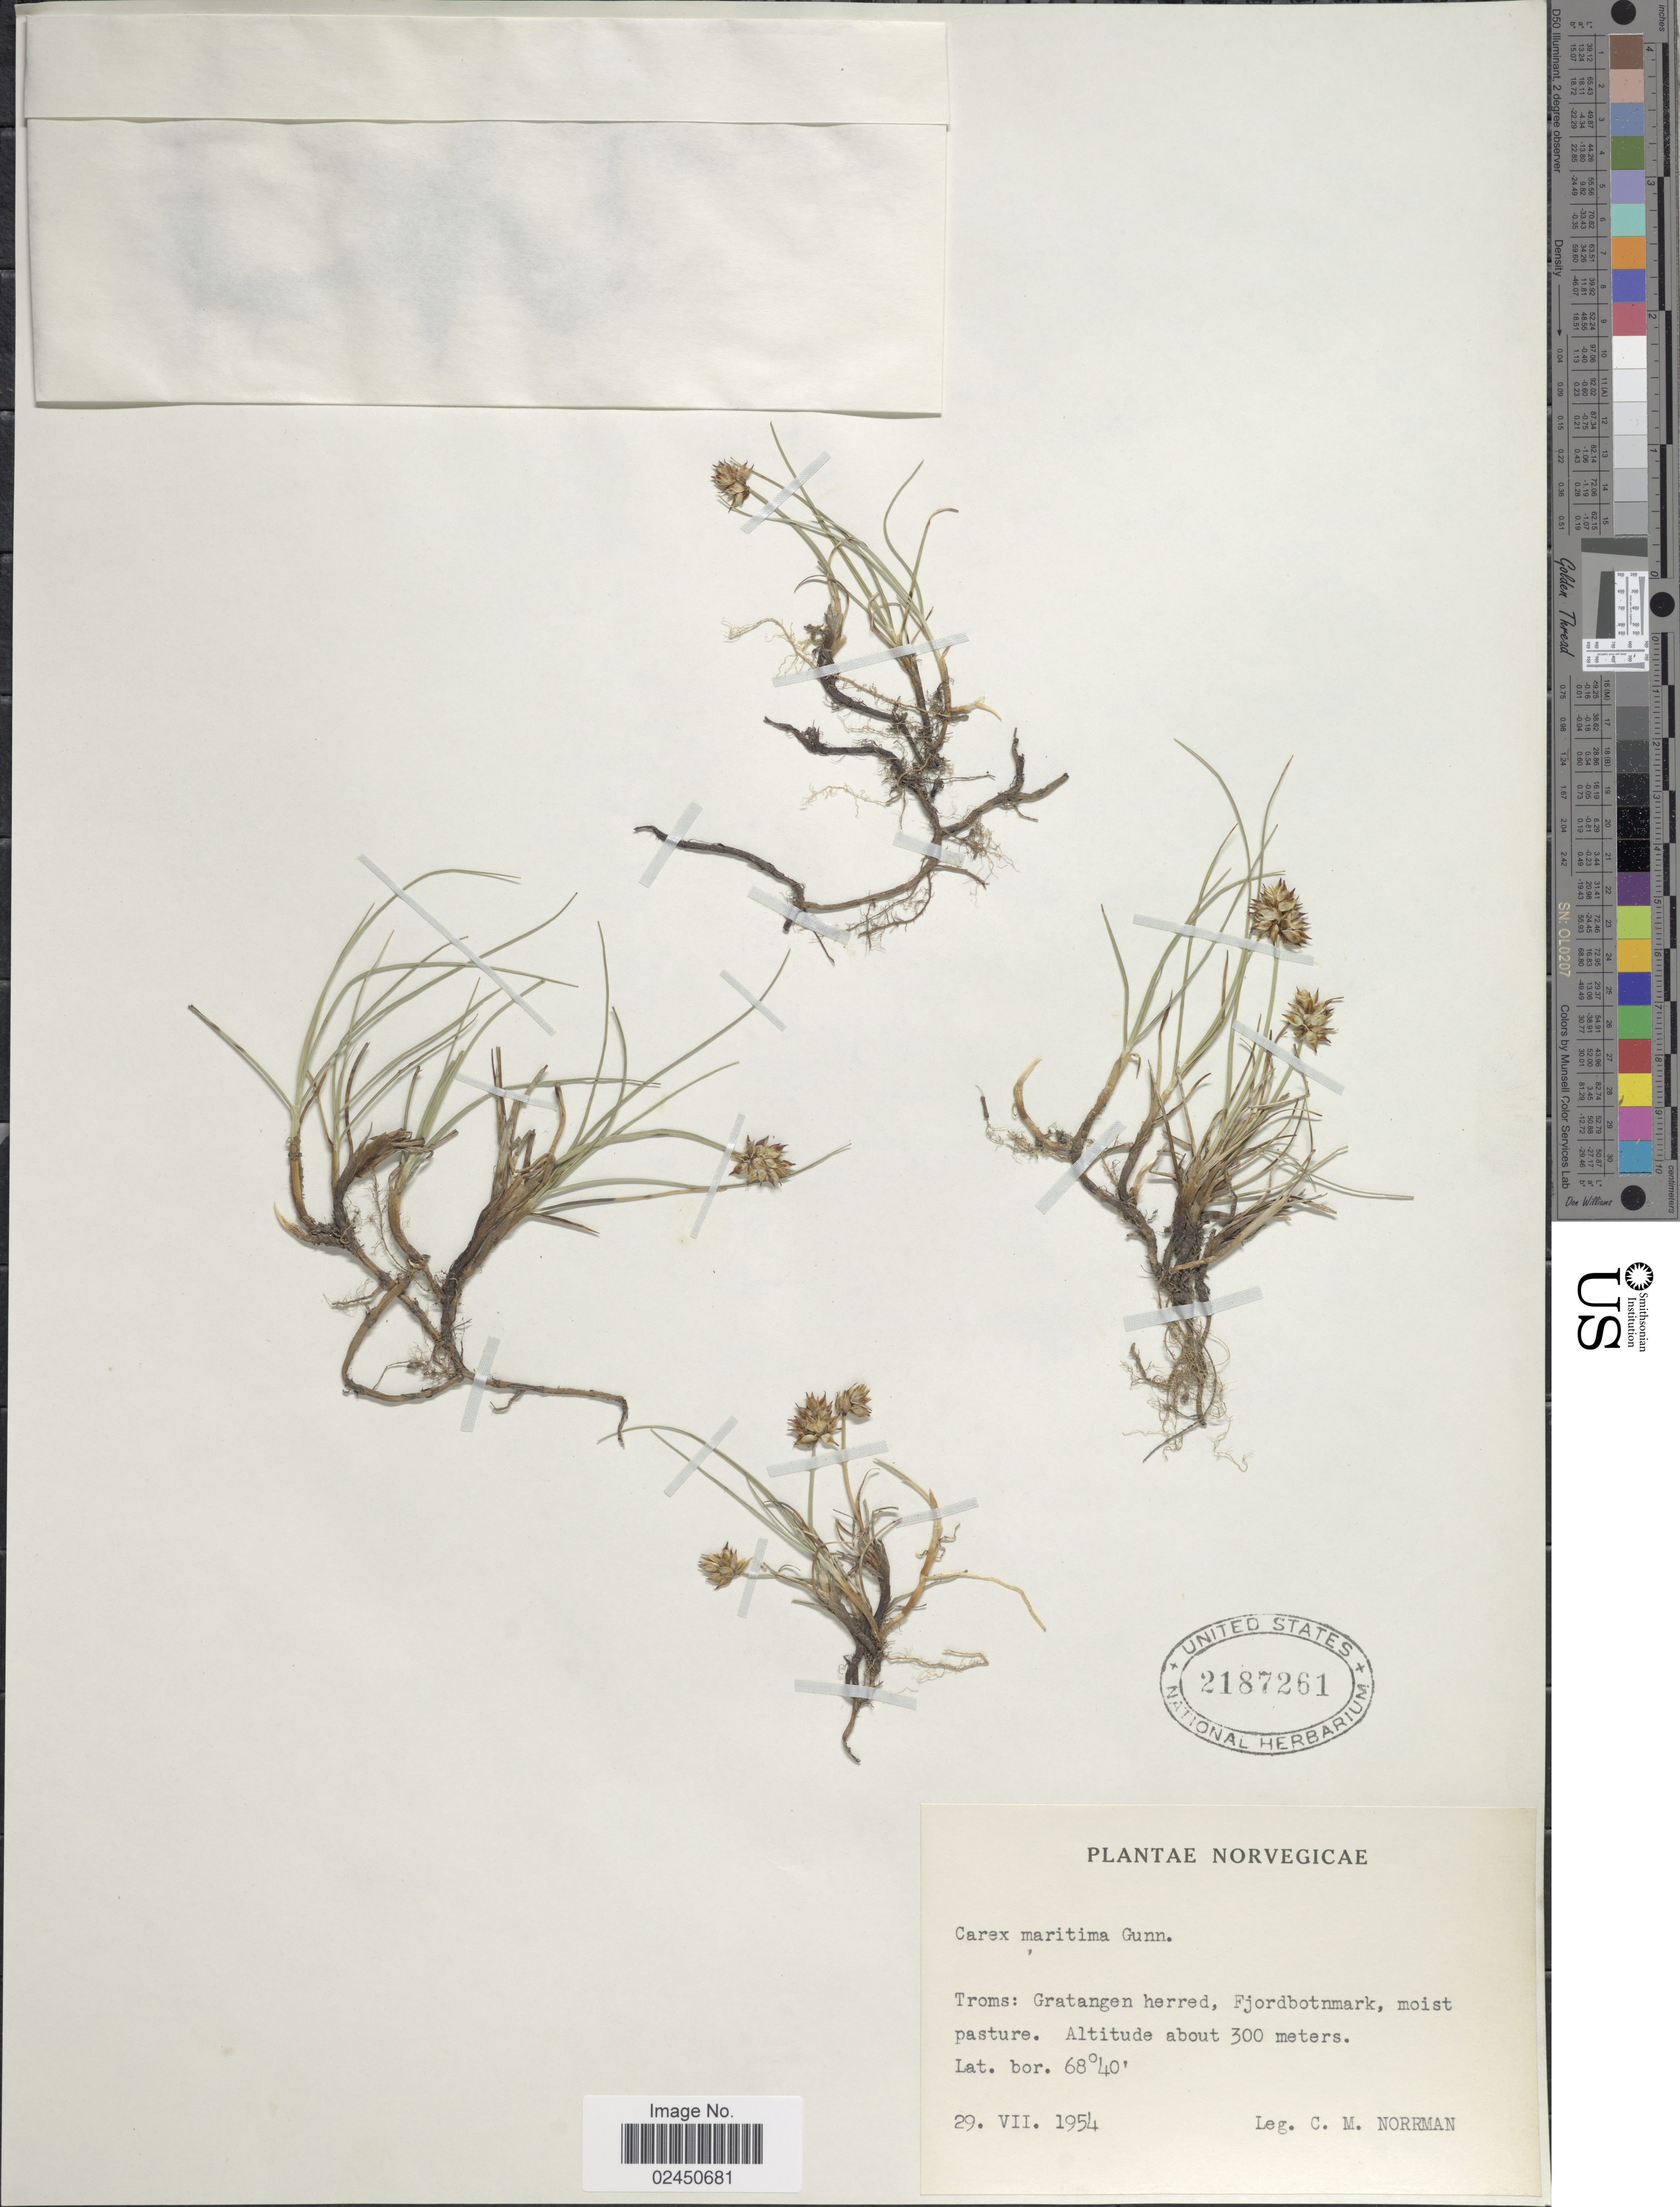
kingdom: Plantae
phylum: Tracheophyta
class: Liliopsida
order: Poales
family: Cyperaceae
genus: Carex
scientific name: Carex maritima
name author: Gunnerus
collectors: C. Norrman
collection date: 1954-07-29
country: Norway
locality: Norvegicae, Troms, Gratangen herred, Fjordbotnmark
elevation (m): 300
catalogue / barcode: US 2187261